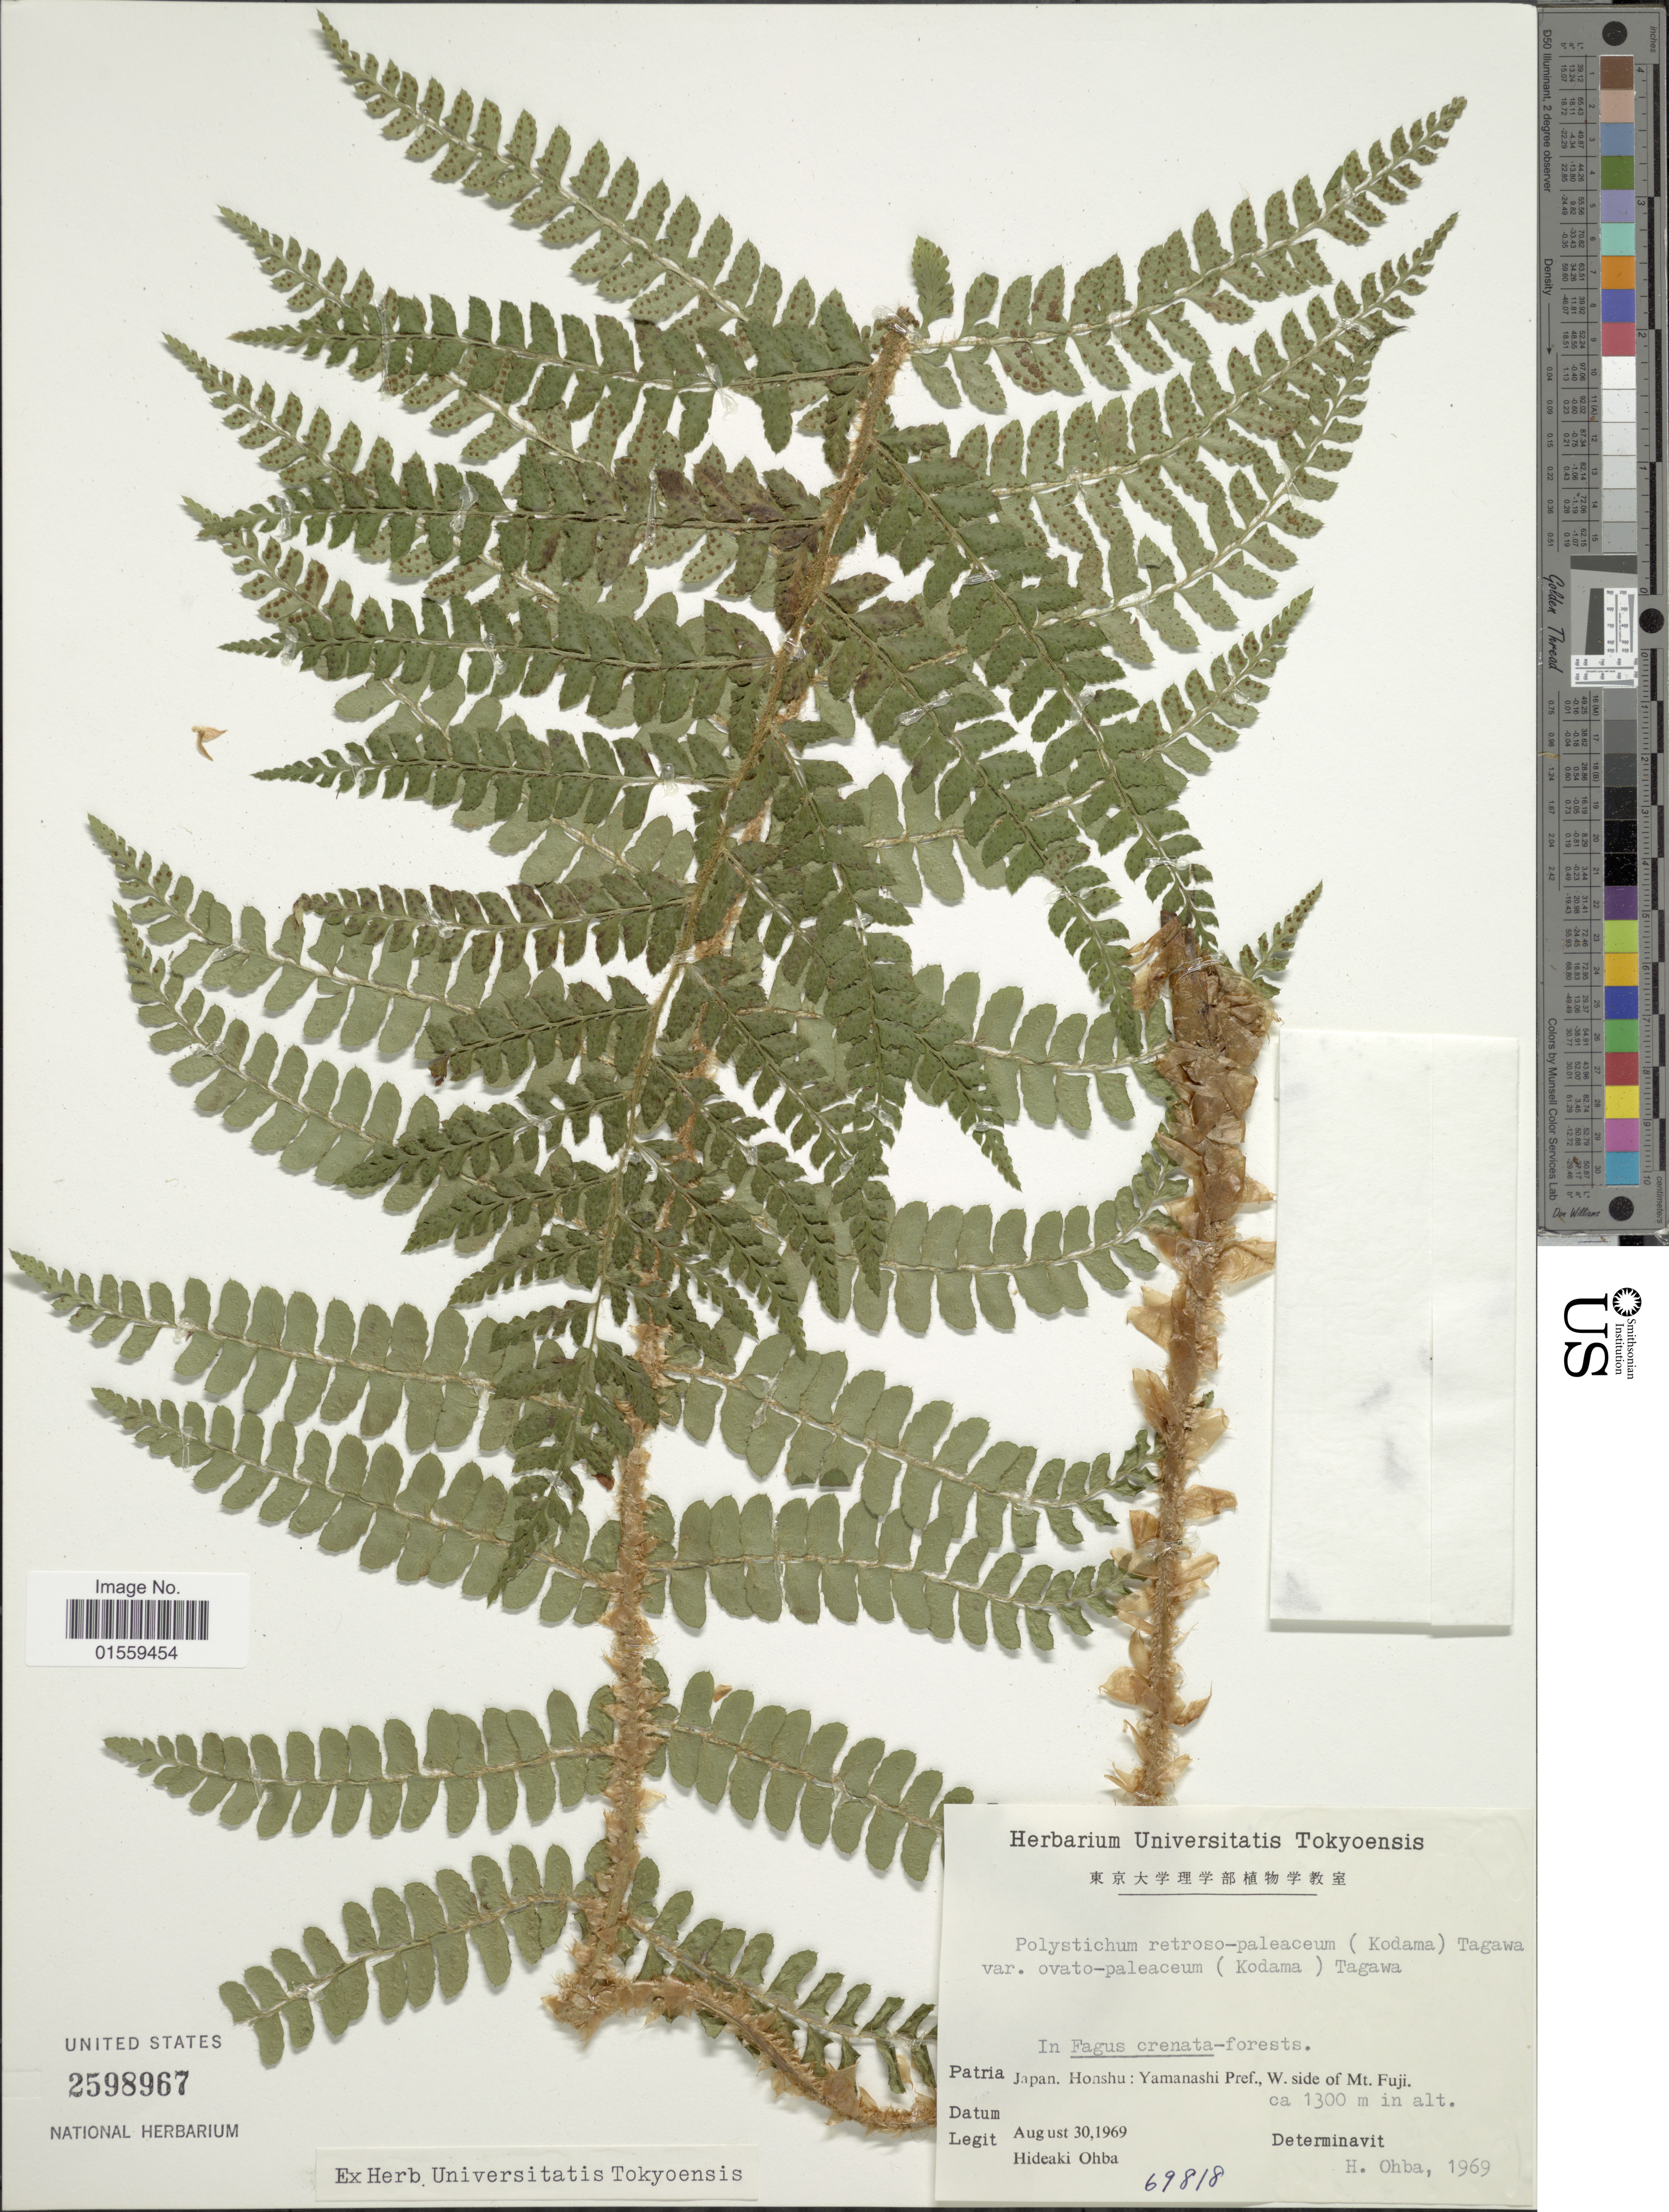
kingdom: Plantae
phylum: Tracheophyta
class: Polypodiopsida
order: Polypodiales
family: Dryopteridaceae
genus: Polystichum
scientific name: Polystichum retrosopaleaceum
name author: (Kodama) Tagawa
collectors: H. Ohba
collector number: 69818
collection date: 1969-08-30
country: Japan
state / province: Yamanasi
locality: Honshu: Yamanashi Pref., W. side of Mt. Fuji.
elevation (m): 1300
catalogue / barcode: US 2598967